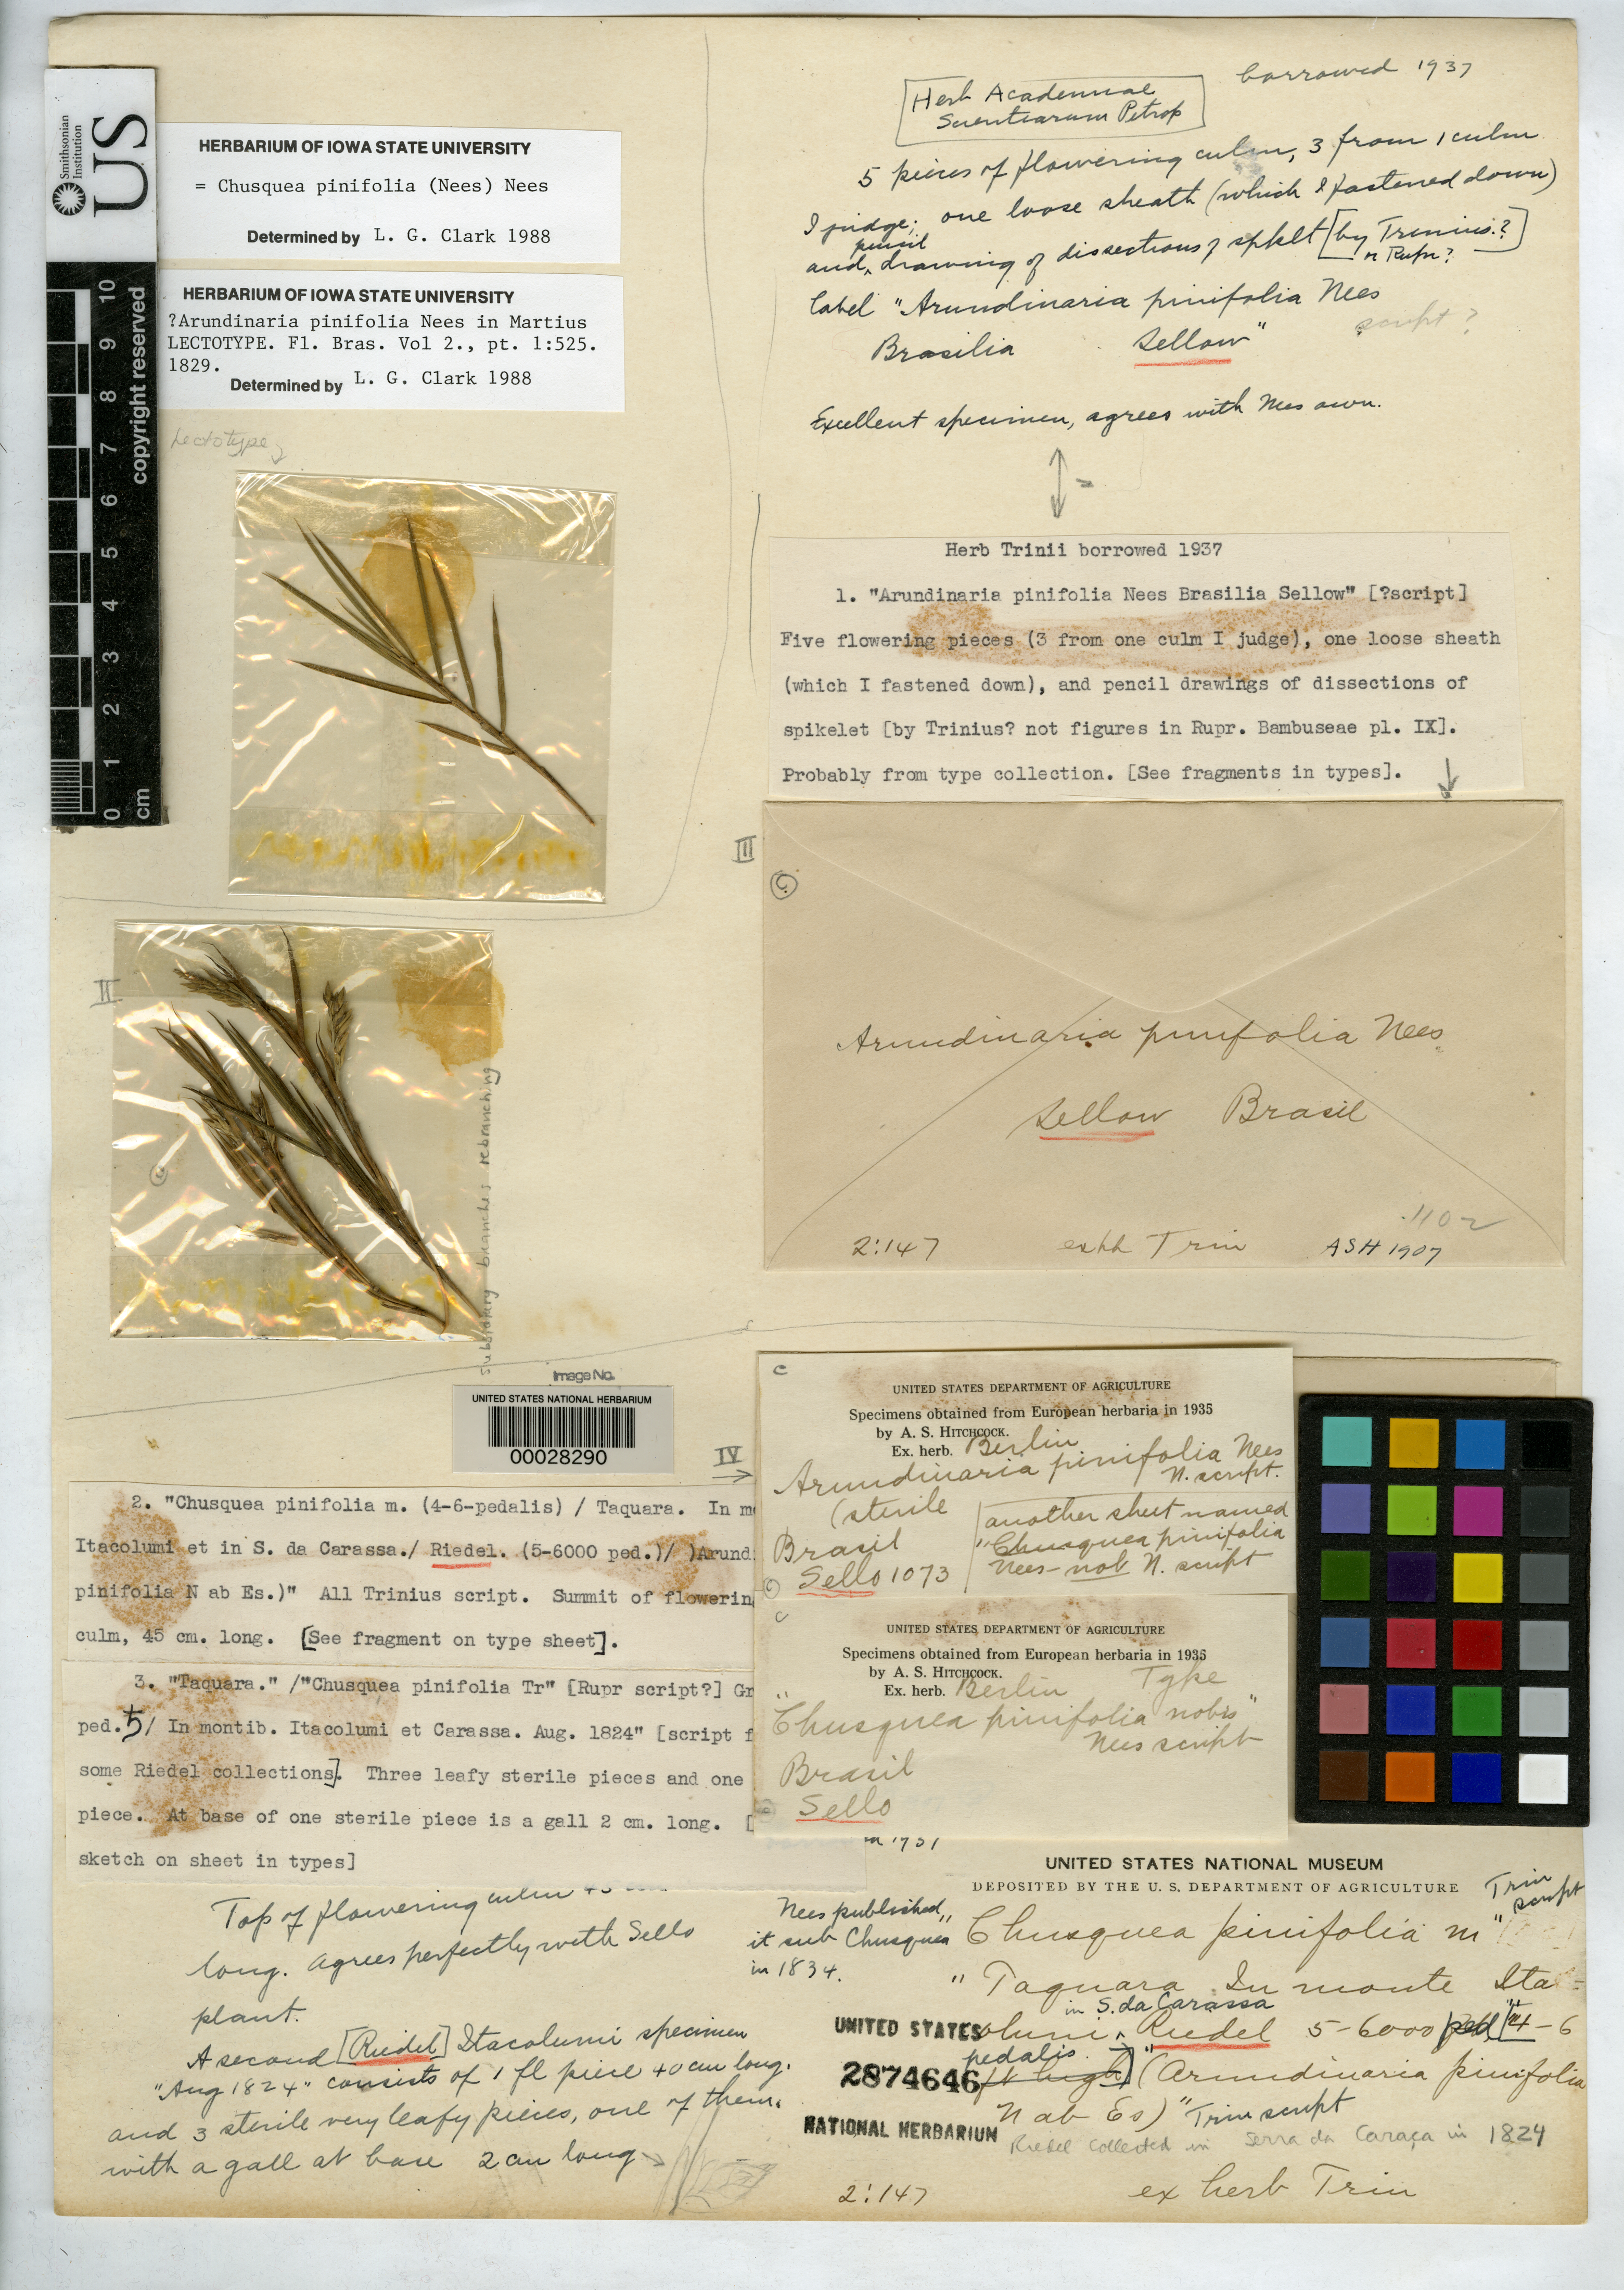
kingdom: Plantae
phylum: Tracheophyta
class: Liliopsida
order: Poales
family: Poaceae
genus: Arundinaria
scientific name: Arundinaria pinifolia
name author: Nees in Mart.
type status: Lectotype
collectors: F. Sellow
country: Brazil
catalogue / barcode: US 2874646